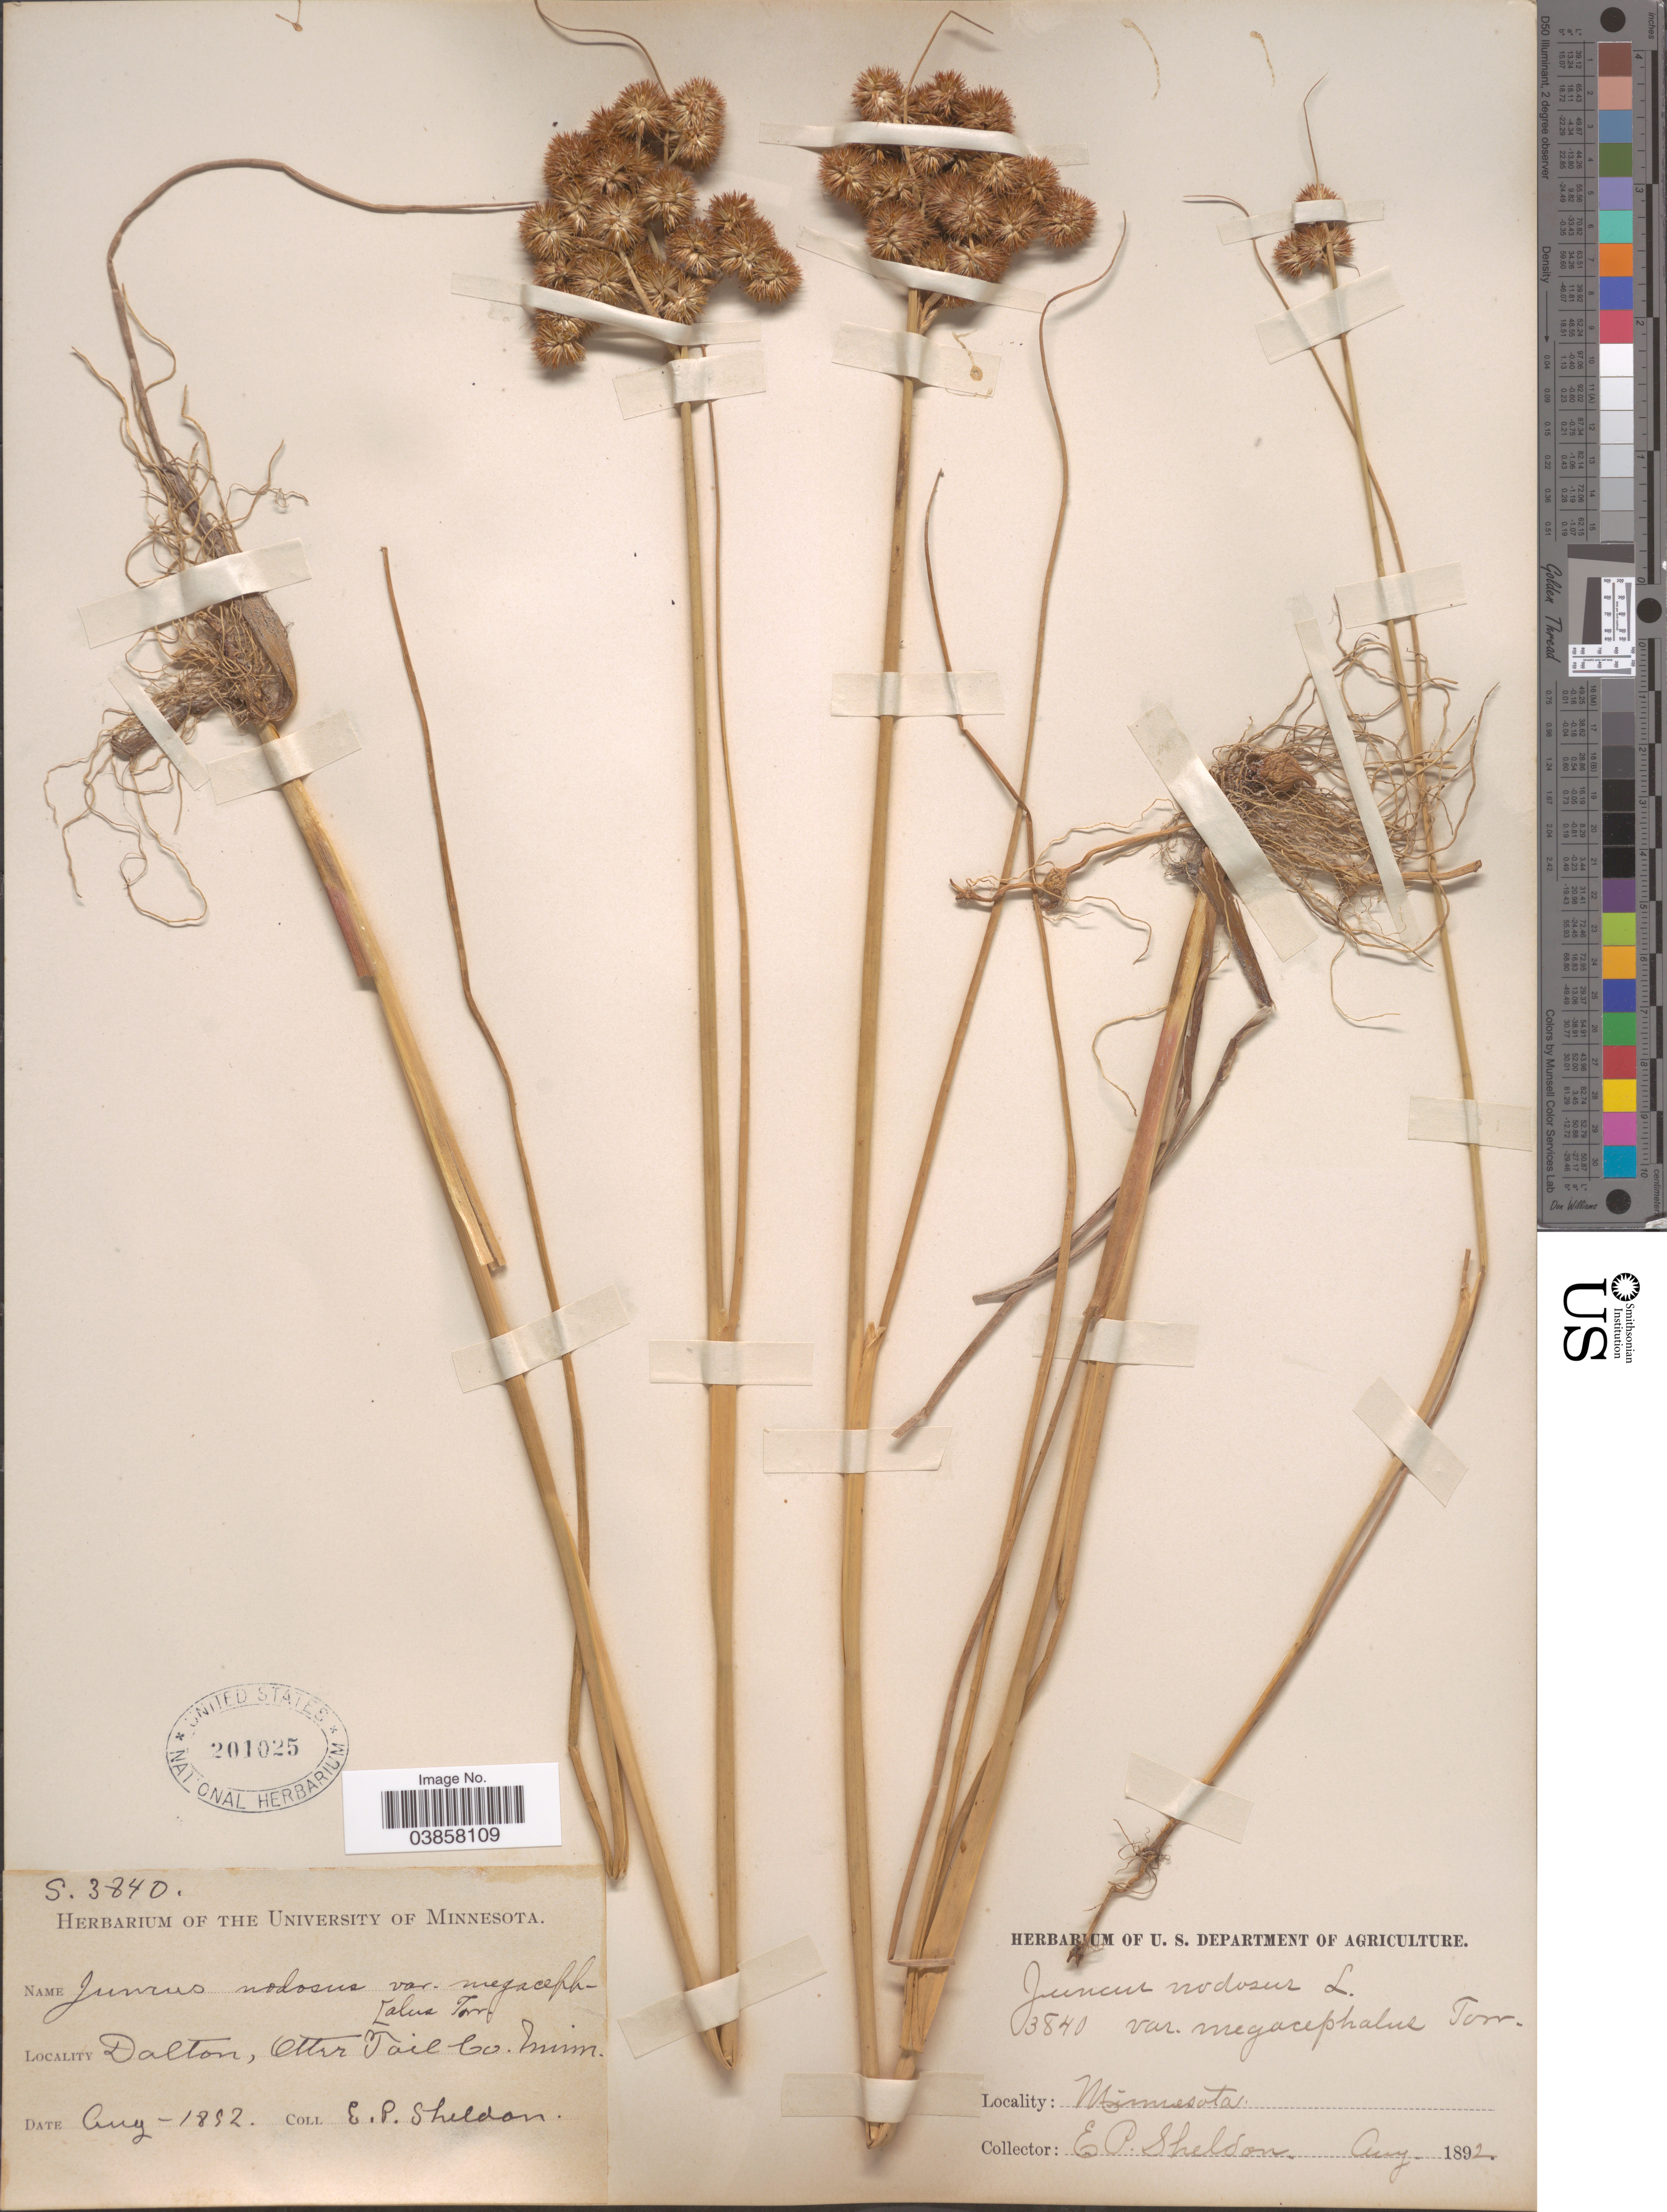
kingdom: Plantae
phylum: Tracheophyta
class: Liliopsida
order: Poales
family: Juncaceae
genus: Juncus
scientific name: Juncus torreyi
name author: Coville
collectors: E. P. Sheldon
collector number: S3840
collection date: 1892-08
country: United States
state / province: Minnesota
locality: Dalton, Otter Tail Co.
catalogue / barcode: US 201025